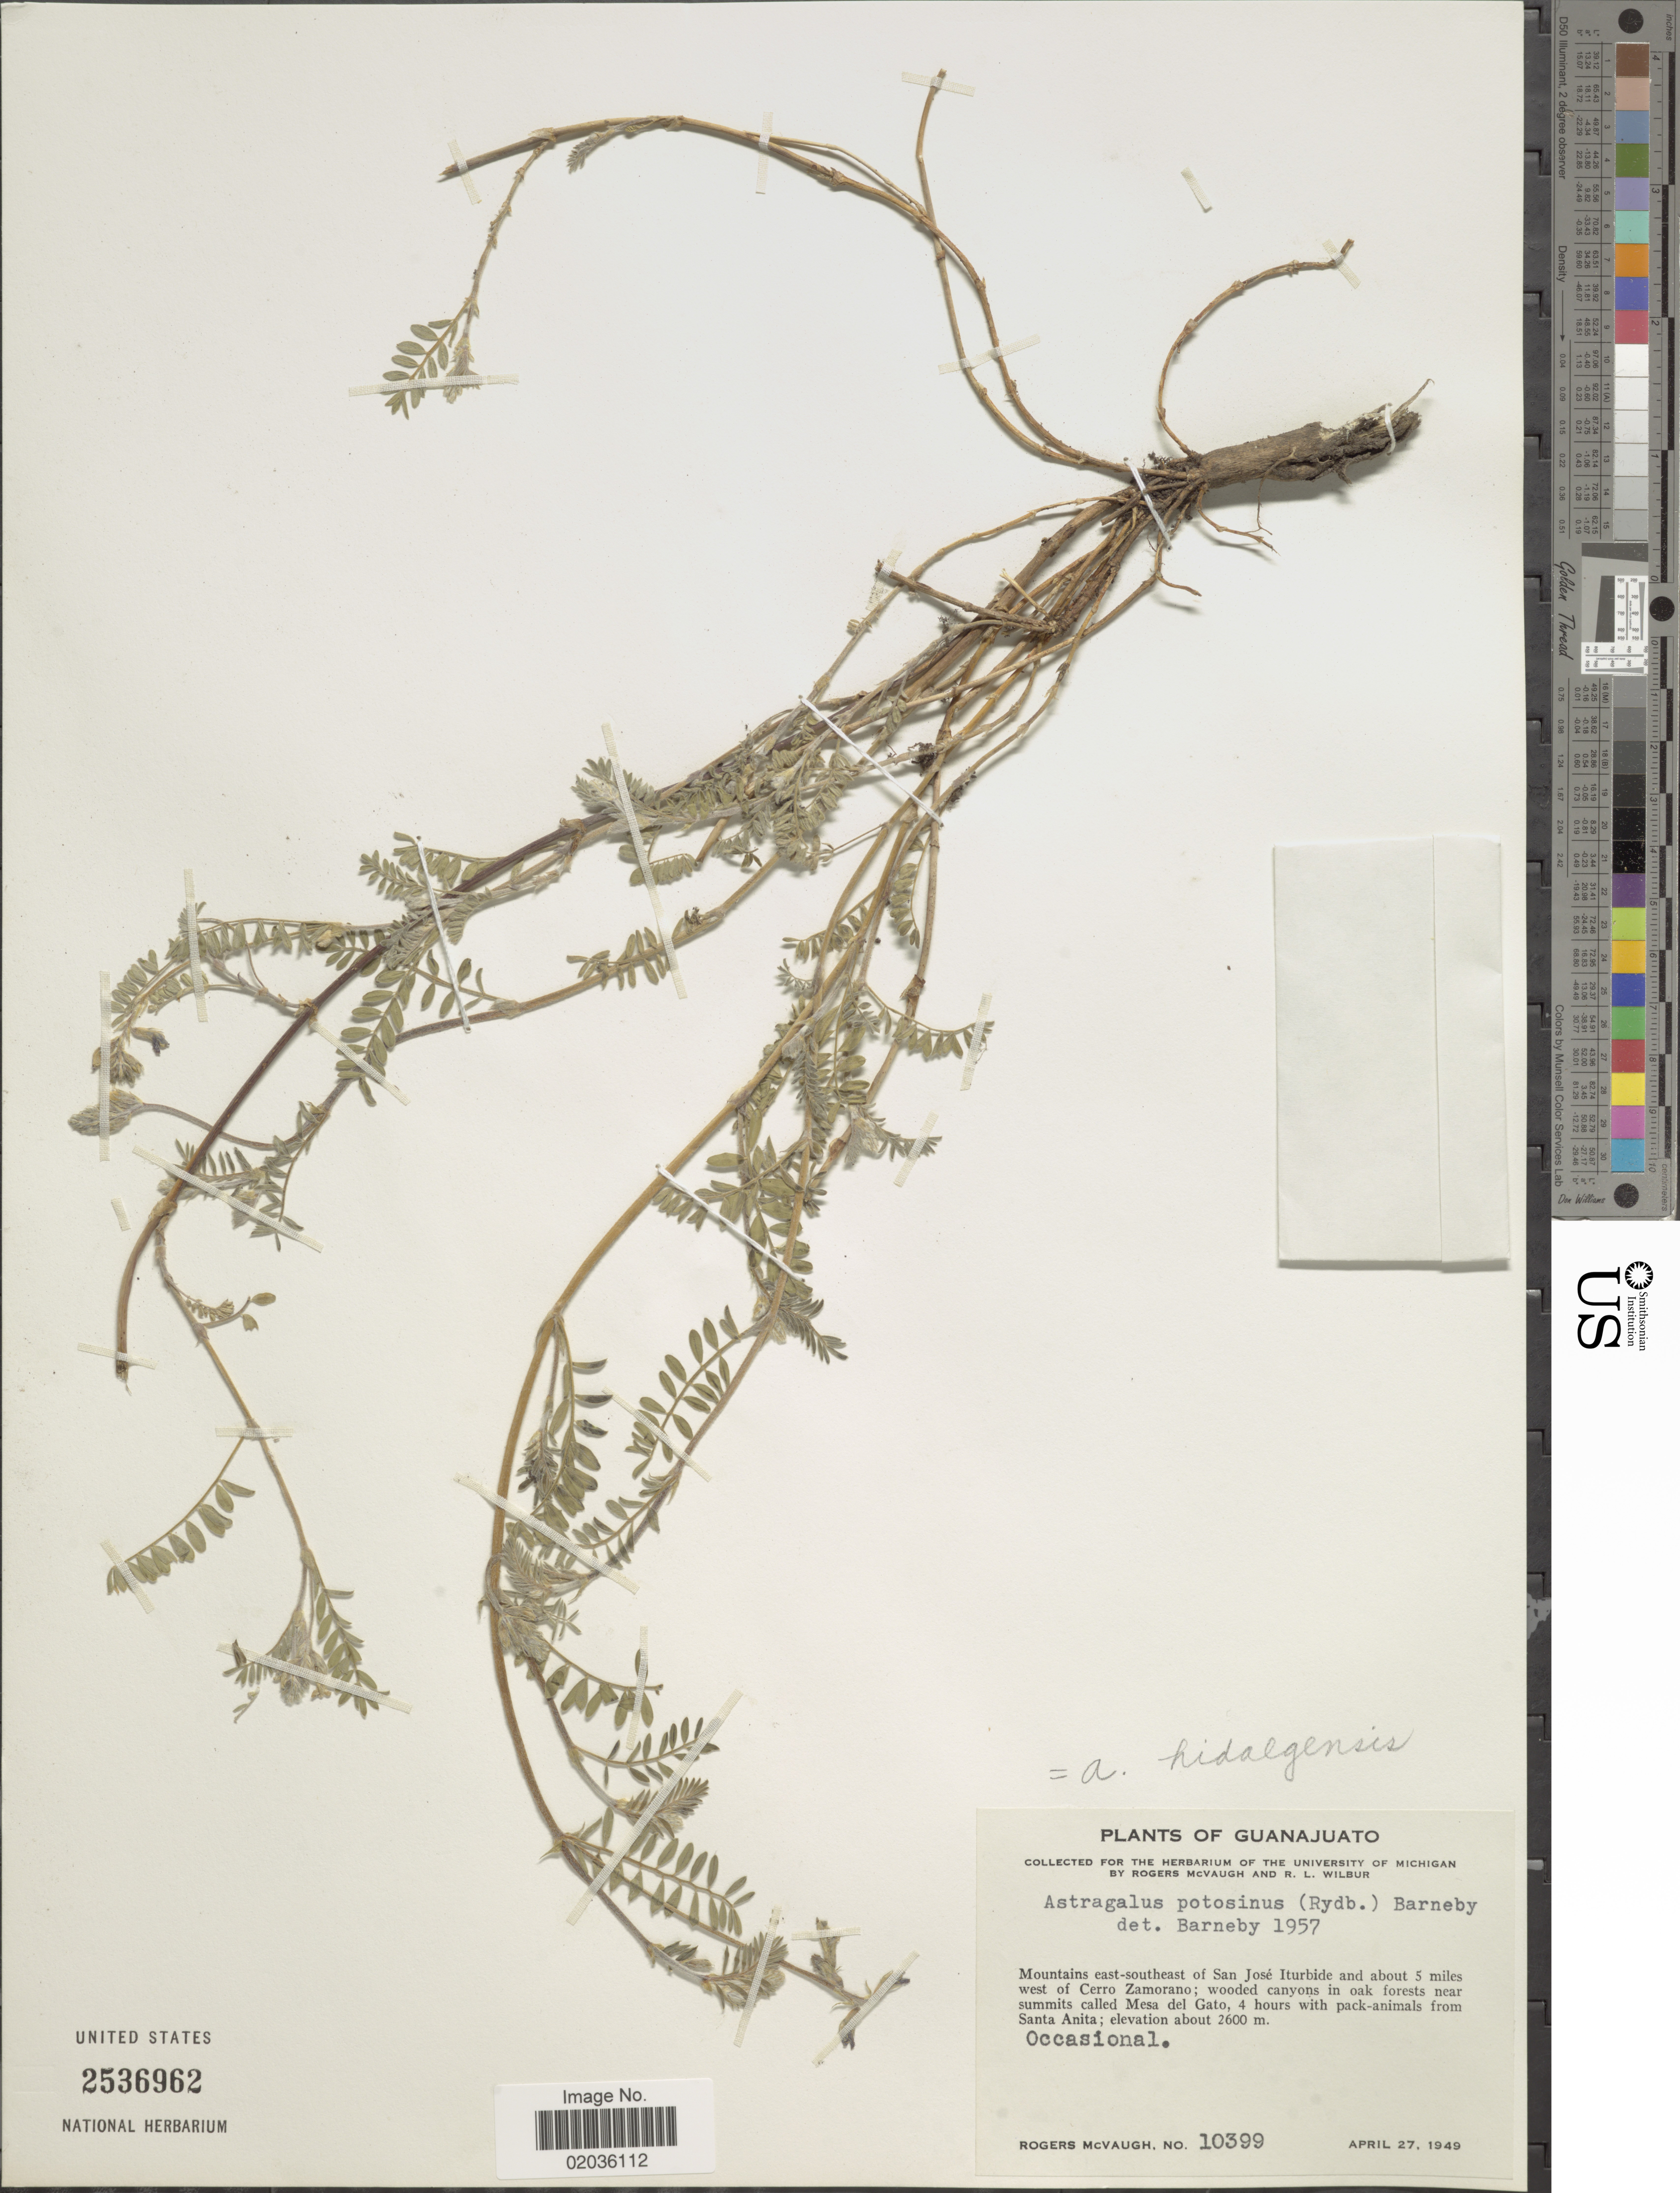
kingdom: Plantae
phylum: Tracheophyta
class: Magnoliopsida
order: Fabales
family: Fabaceae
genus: Astragalus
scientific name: Astragalus hidalgensis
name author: (Rydb.) Barneby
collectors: R. McVaugh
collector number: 10399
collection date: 1949-04-27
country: Mexico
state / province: Guanajuato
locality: Mountains east-southeast of San José Iturbide and about 5 miles west of Cerro Zamorano; wooded canyons in oak forest near summits called Mesa del Gato, 4 hours with pack animals from Santa Ana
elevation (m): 2600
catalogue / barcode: US 2536962